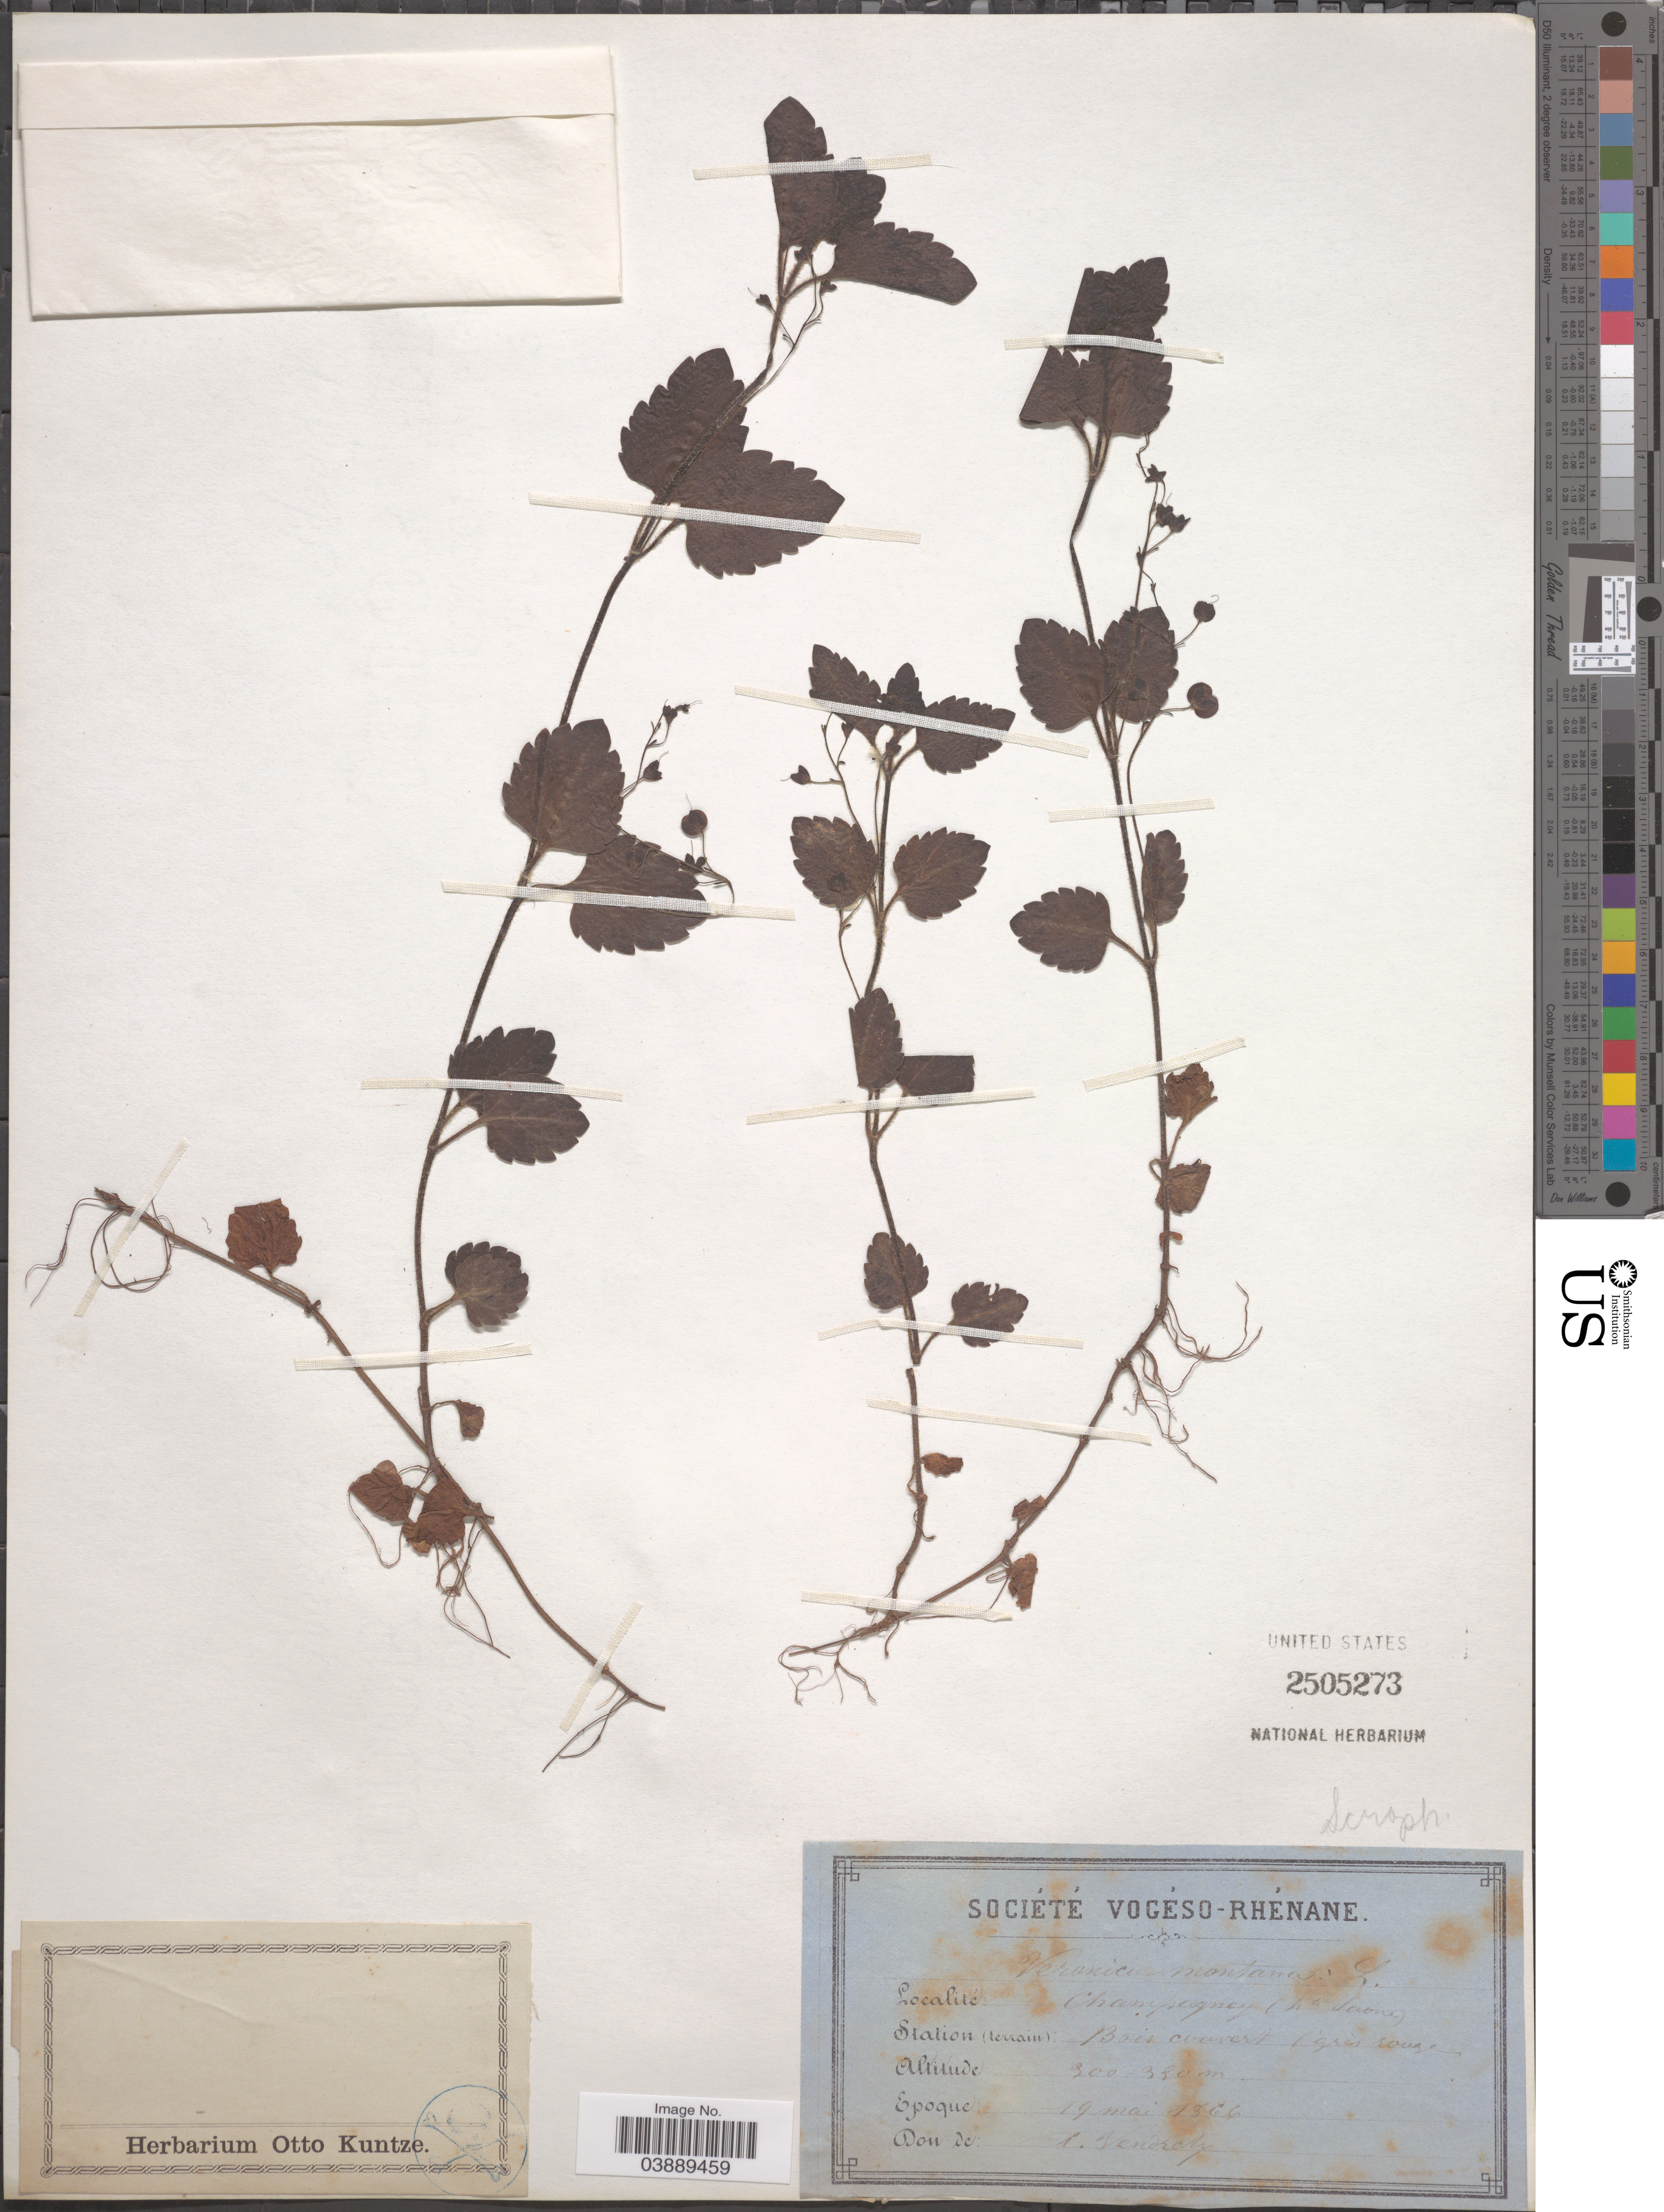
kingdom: Plantae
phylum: Tracheophyta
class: Magnoliopsida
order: Lamiales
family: Plantaginaceae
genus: Veronica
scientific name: Veronica montana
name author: L.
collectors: C. Vendrely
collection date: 1866-05-19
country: France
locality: Champagney (St. Saone). Station (terrain): Bois couvert (près rouge).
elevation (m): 300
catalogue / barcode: US 2505273